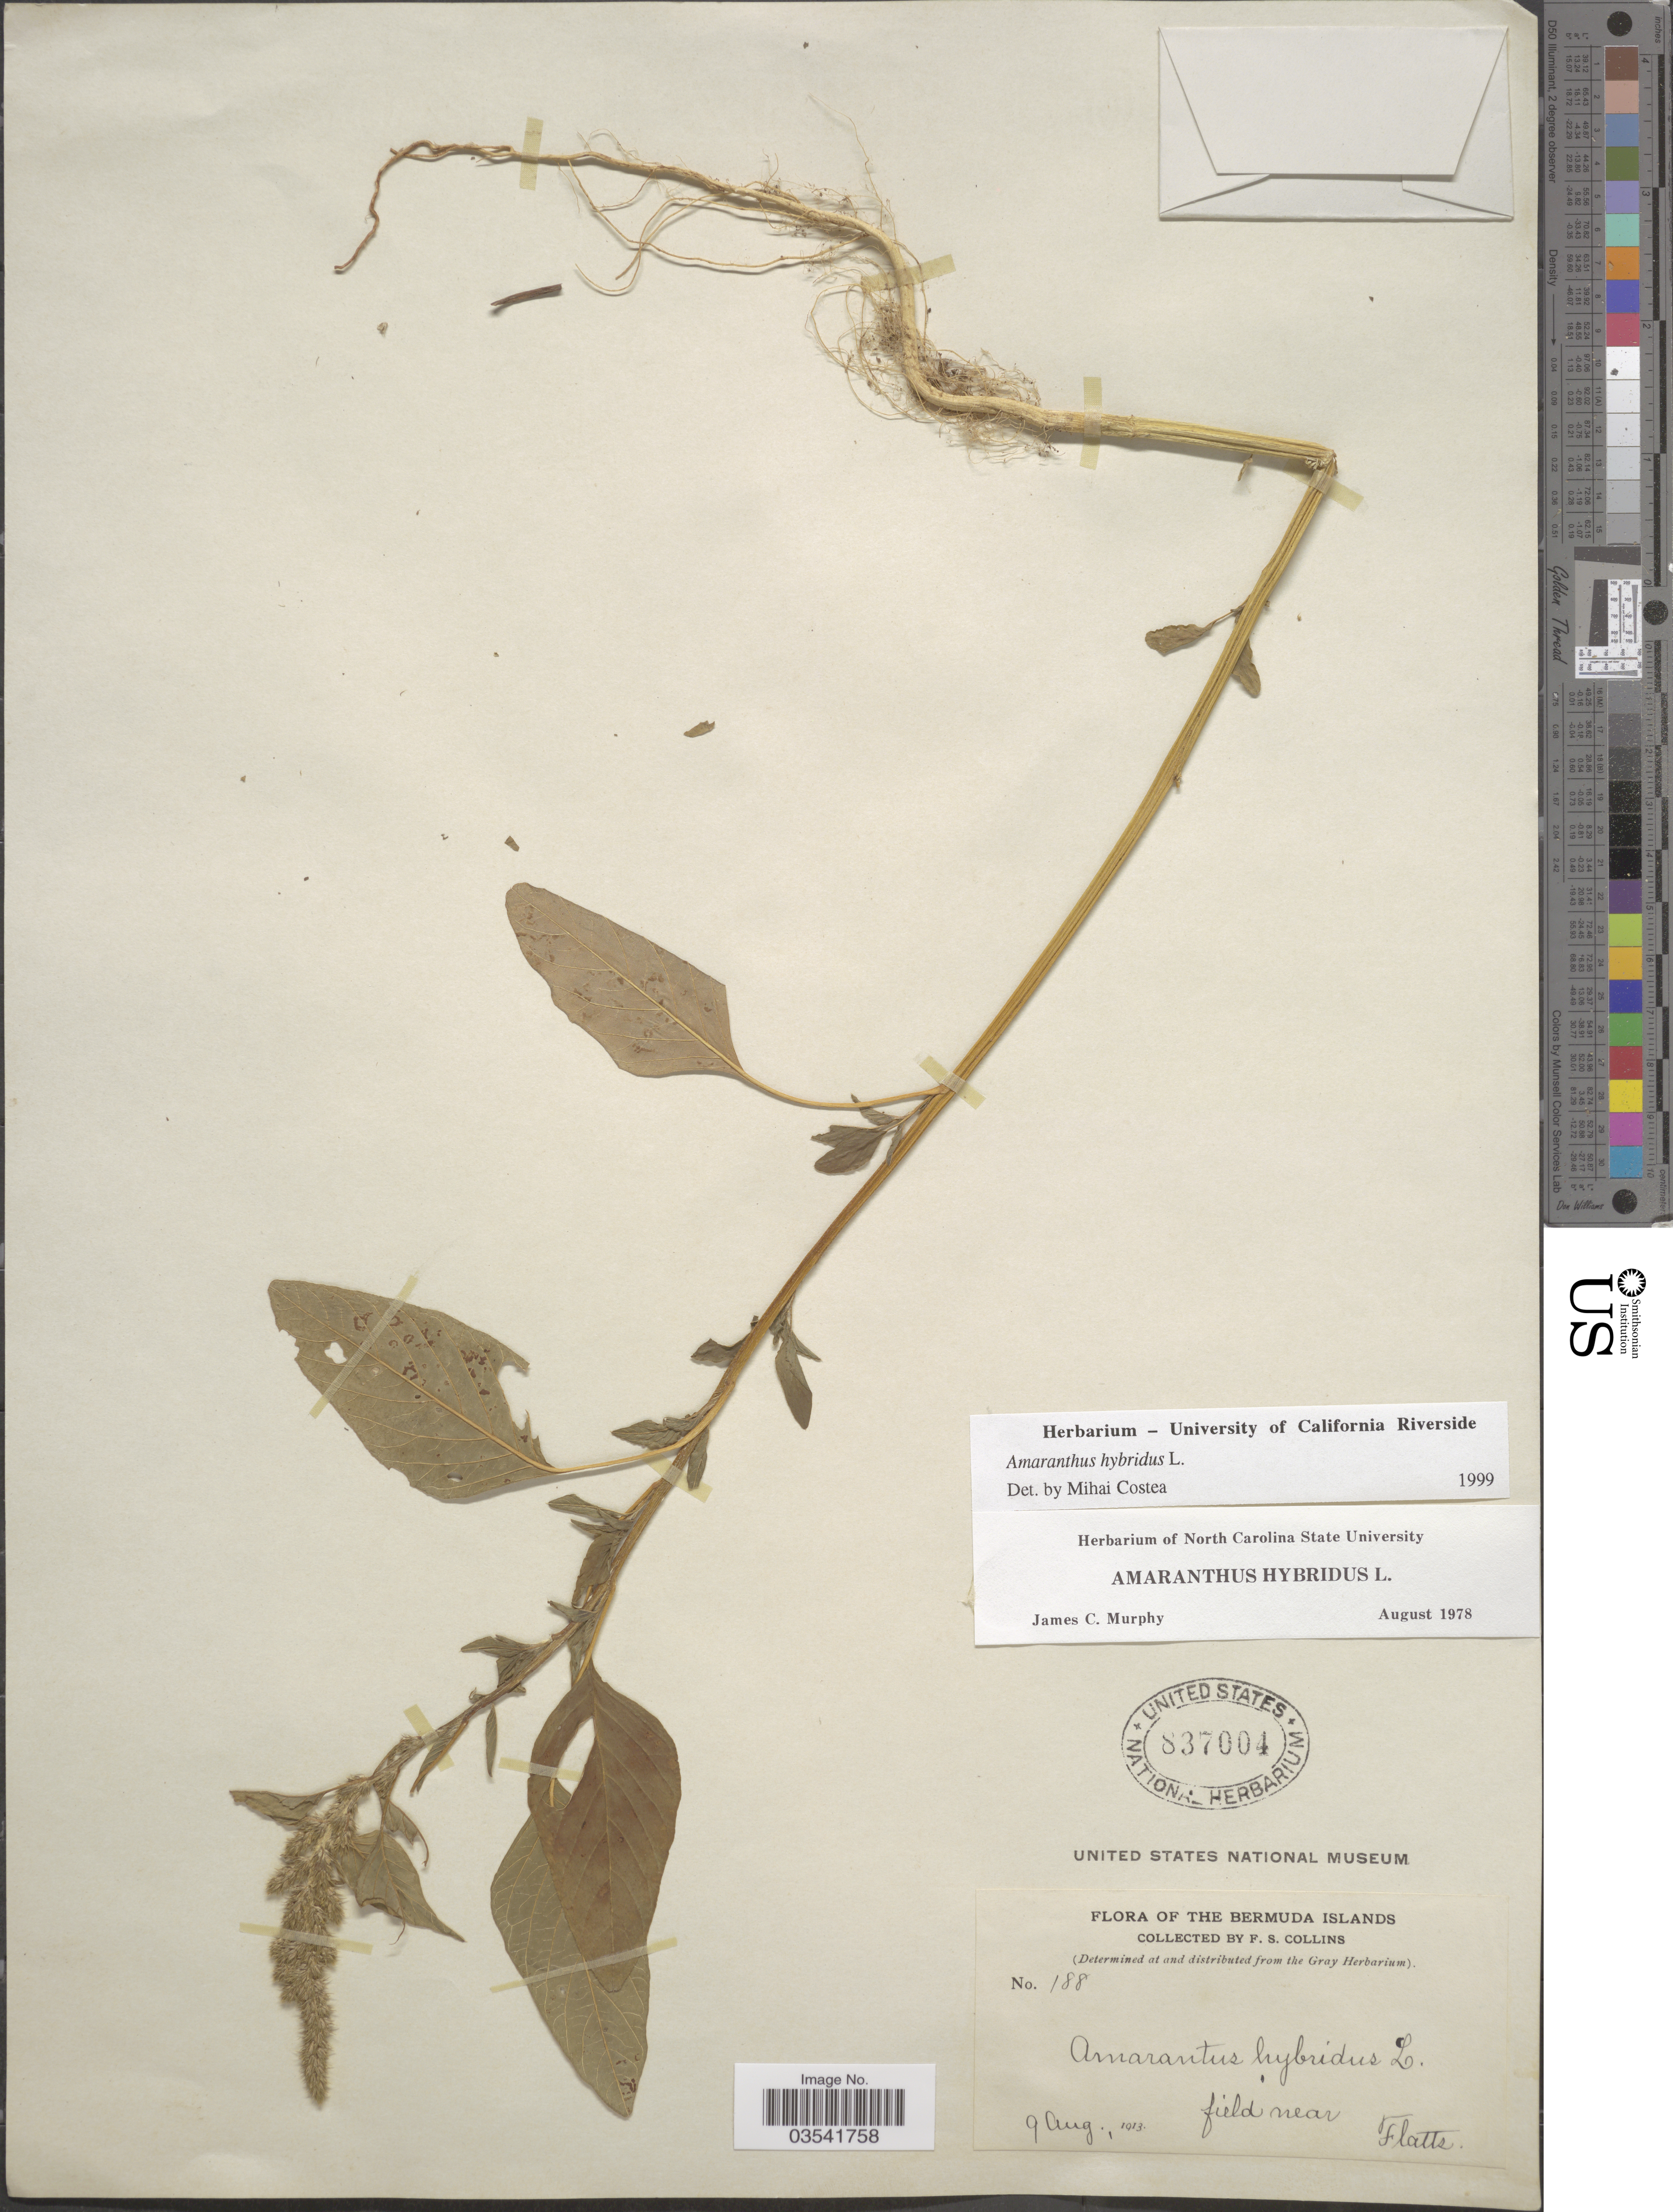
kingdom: Plantae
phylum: Tracheophyta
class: Magnoliopsida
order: Caryophyllales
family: Amaranthaceae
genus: Amaranthus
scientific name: Amaranthus hybridus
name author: L.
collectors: F. Collins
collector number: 188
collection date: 1913-08-09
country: Bermuda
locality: The Bermuda Islands. Field near Flatts.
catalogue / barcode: US 837004